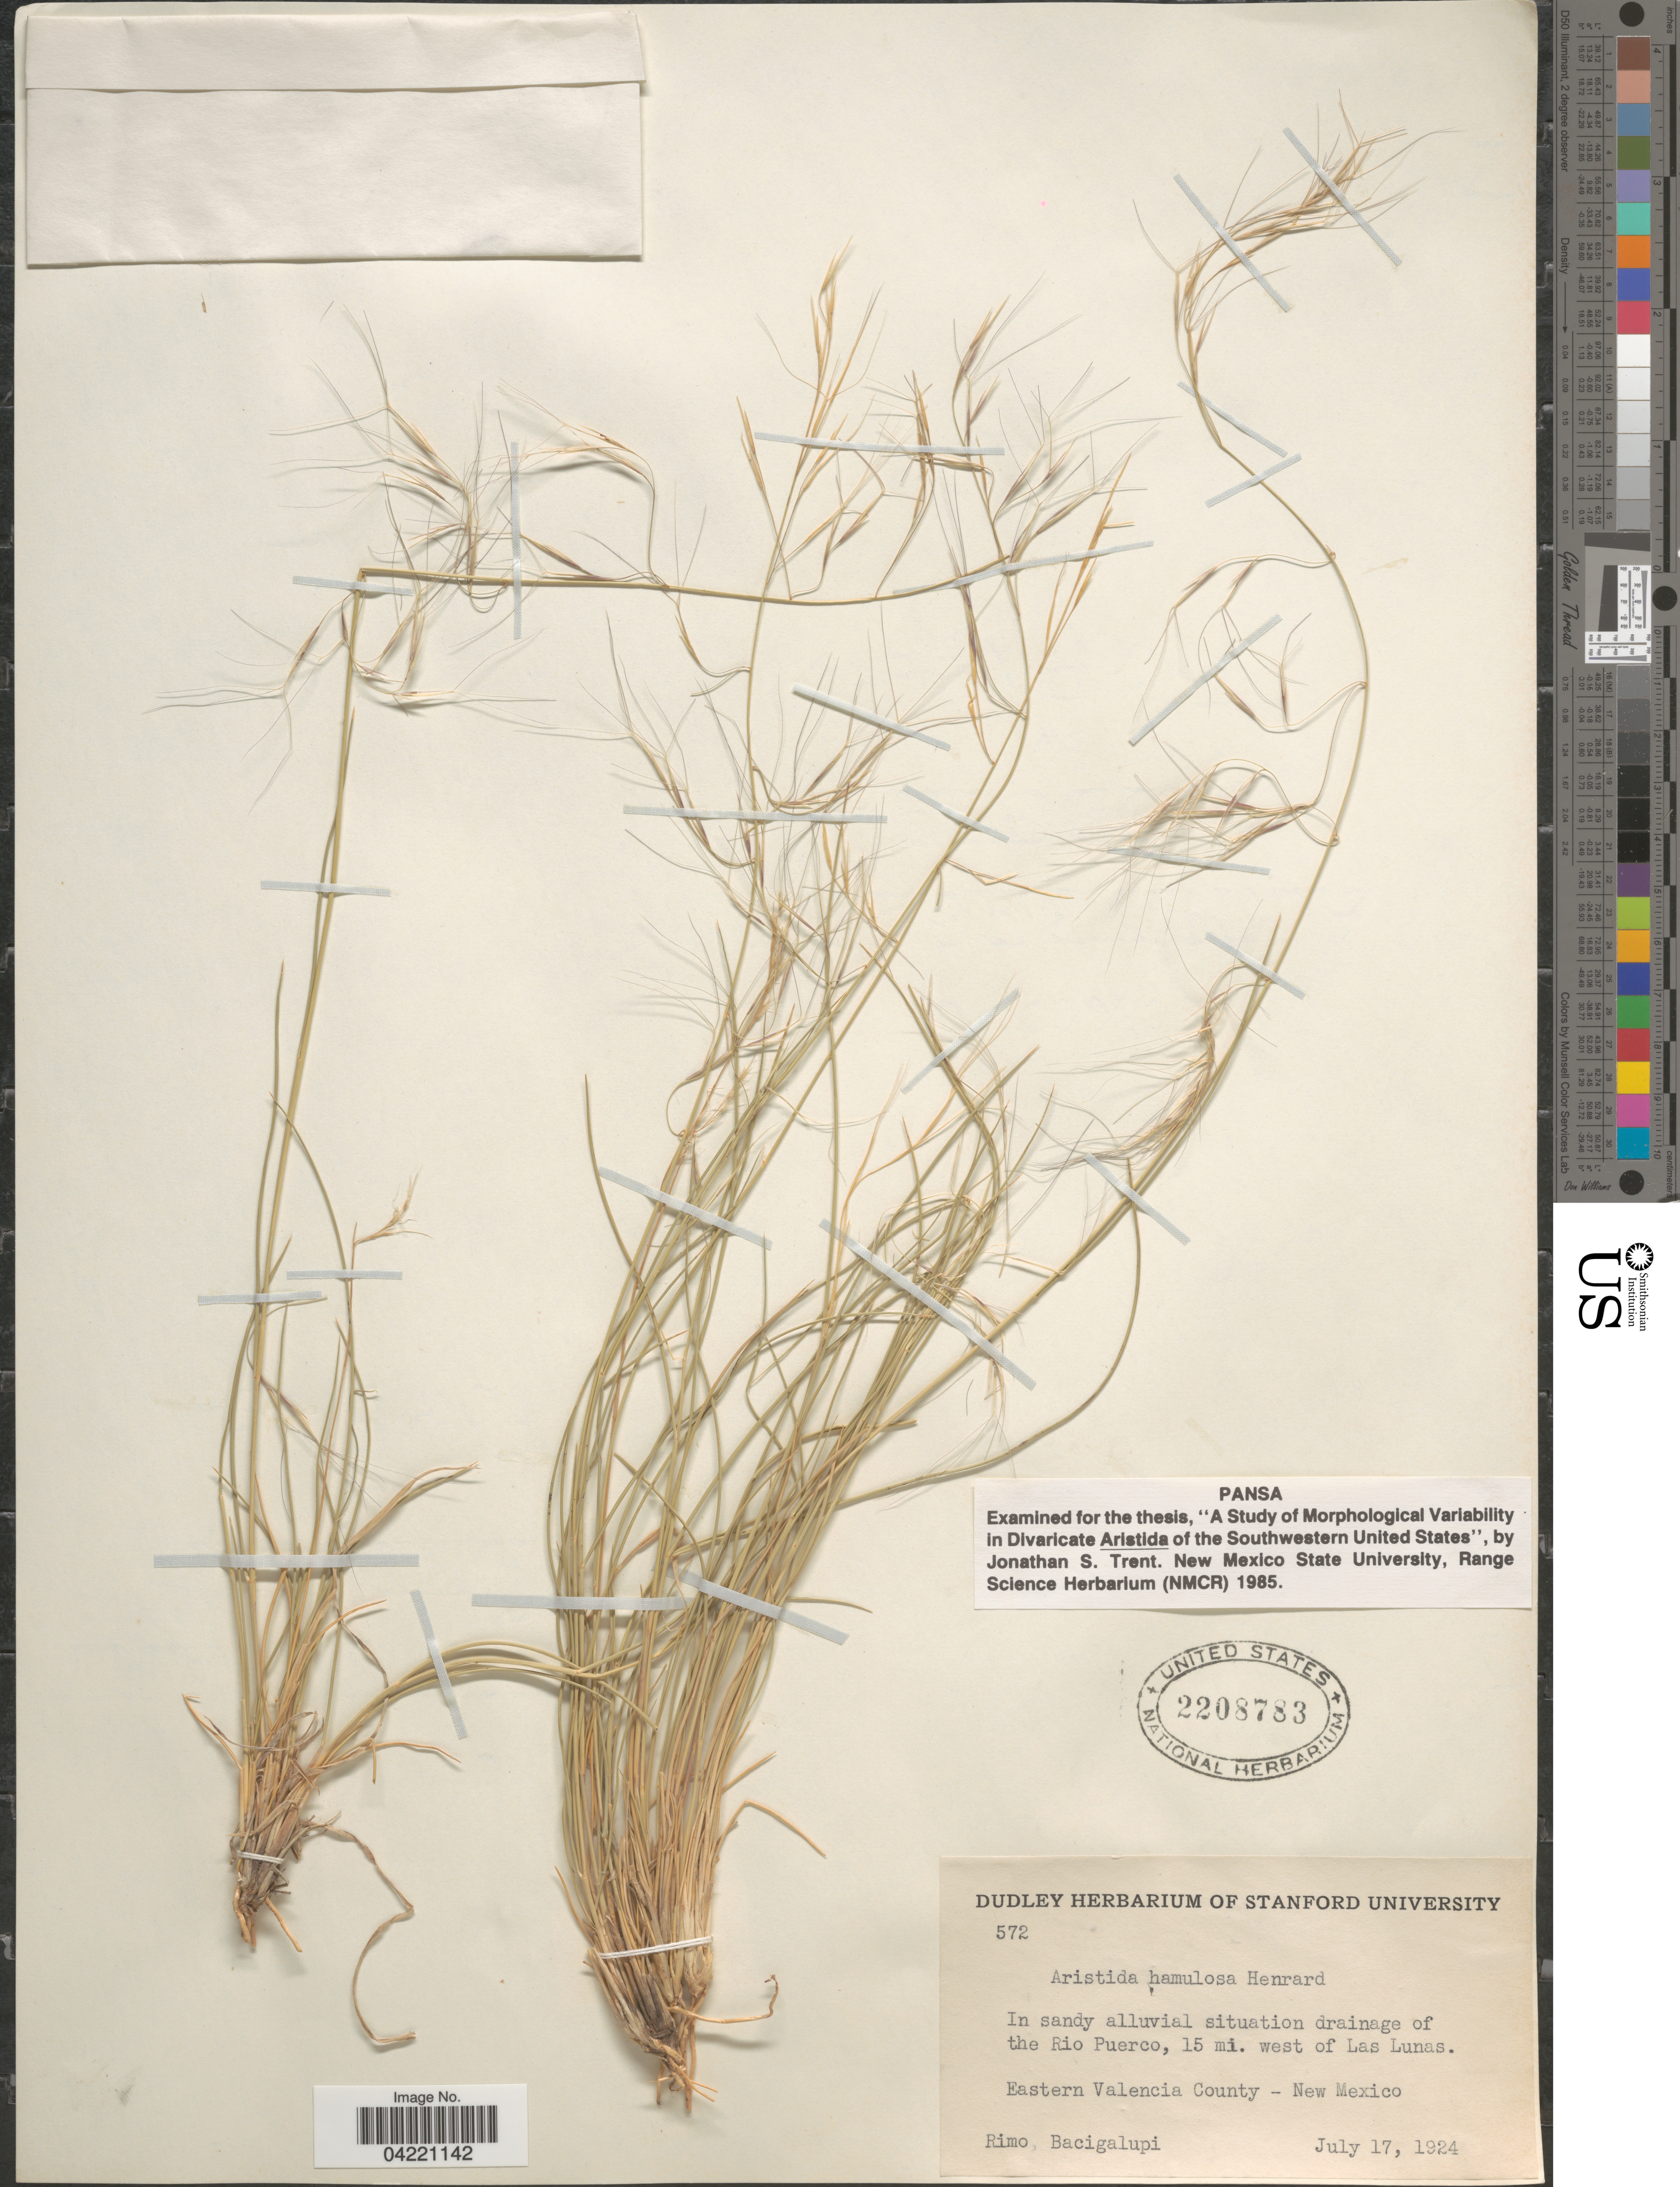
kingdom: Plantae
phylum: Tracheophyta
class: Liliopsida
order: Poales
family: Poaceae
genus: Aristida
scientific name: Aristida pansa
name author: Wooton & Standl.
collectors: R. Bacigalupi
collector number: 572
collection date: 1924-07-17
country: United States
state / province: New Mexico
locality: In sandy alluvial situation drainage of the Rio Puerco, 15 mi. west of Las Lunas. Eastern Valencia County.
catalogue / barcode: US 2208783